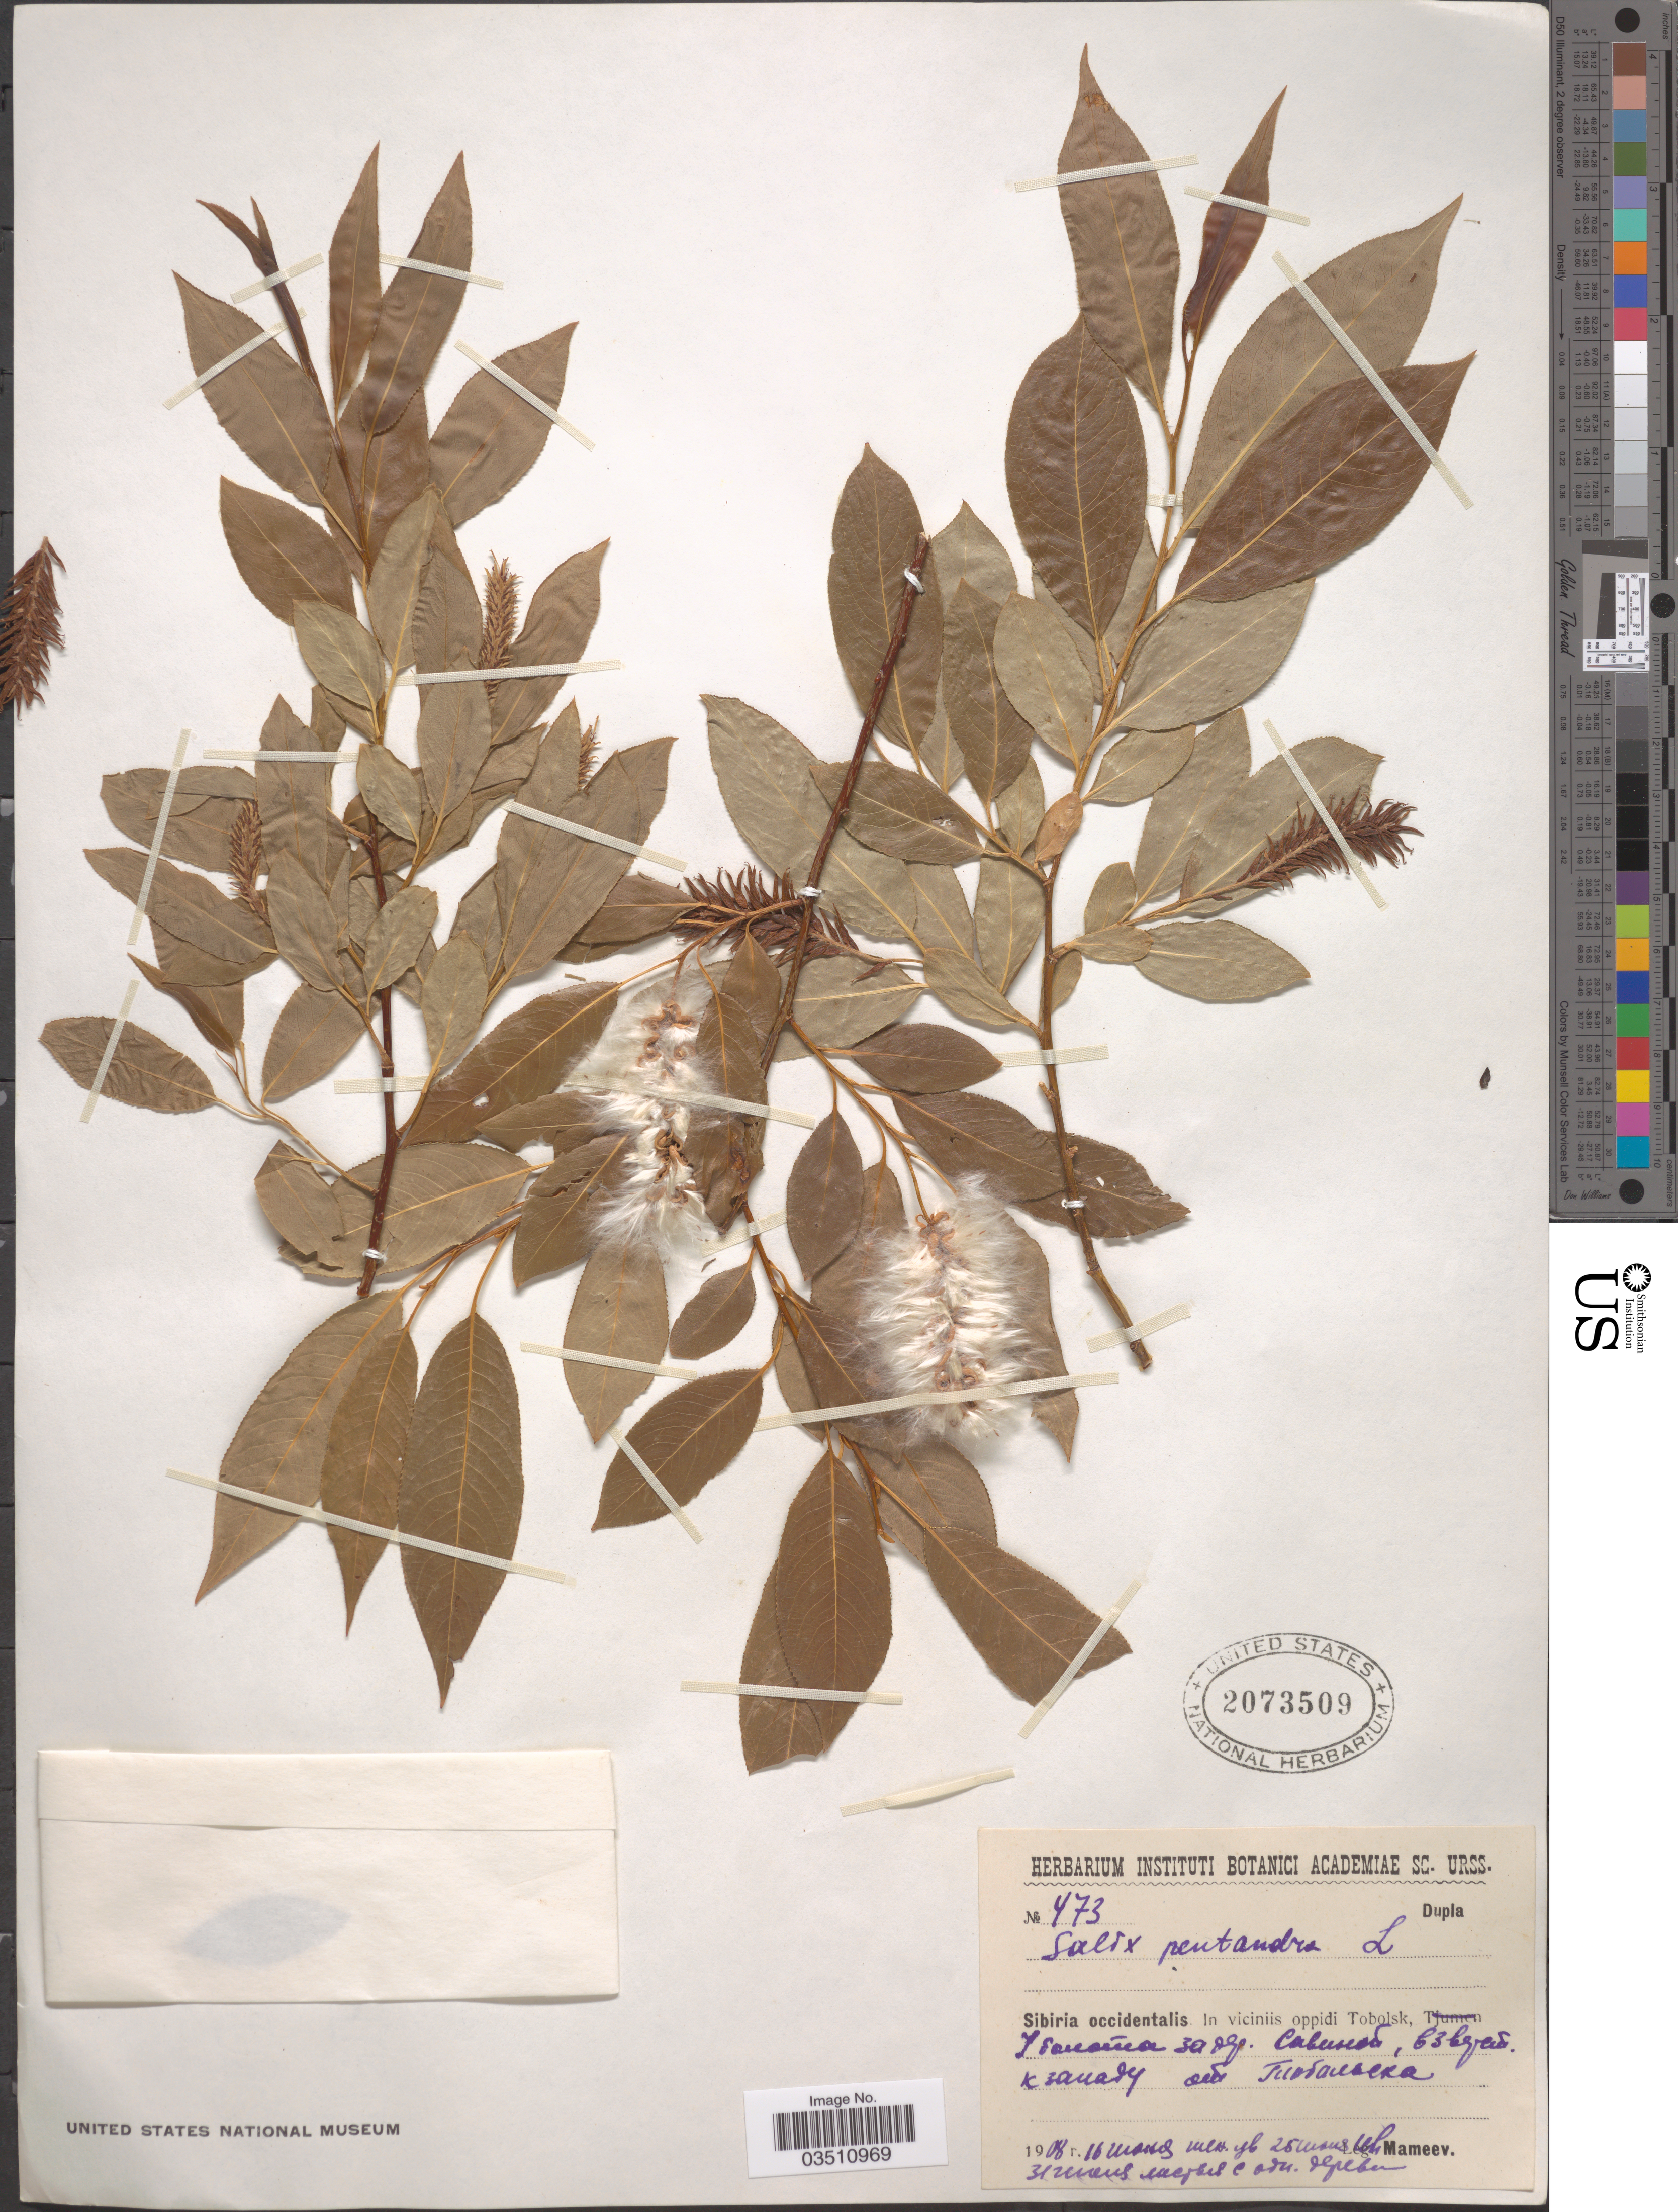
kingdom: Plantae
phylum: Tracheophyta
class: Magnoliopsida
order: Malpighiales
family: Salicaceae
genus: Salix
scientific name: Salix pentandra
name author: L.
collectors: S. Mameev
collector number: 473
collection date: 1908-05-16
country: Russian Federation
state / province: Tyumen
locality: Sibiria occidentalis. In viciniis oppidi Tobolsk, X.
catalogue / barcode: US 2073509